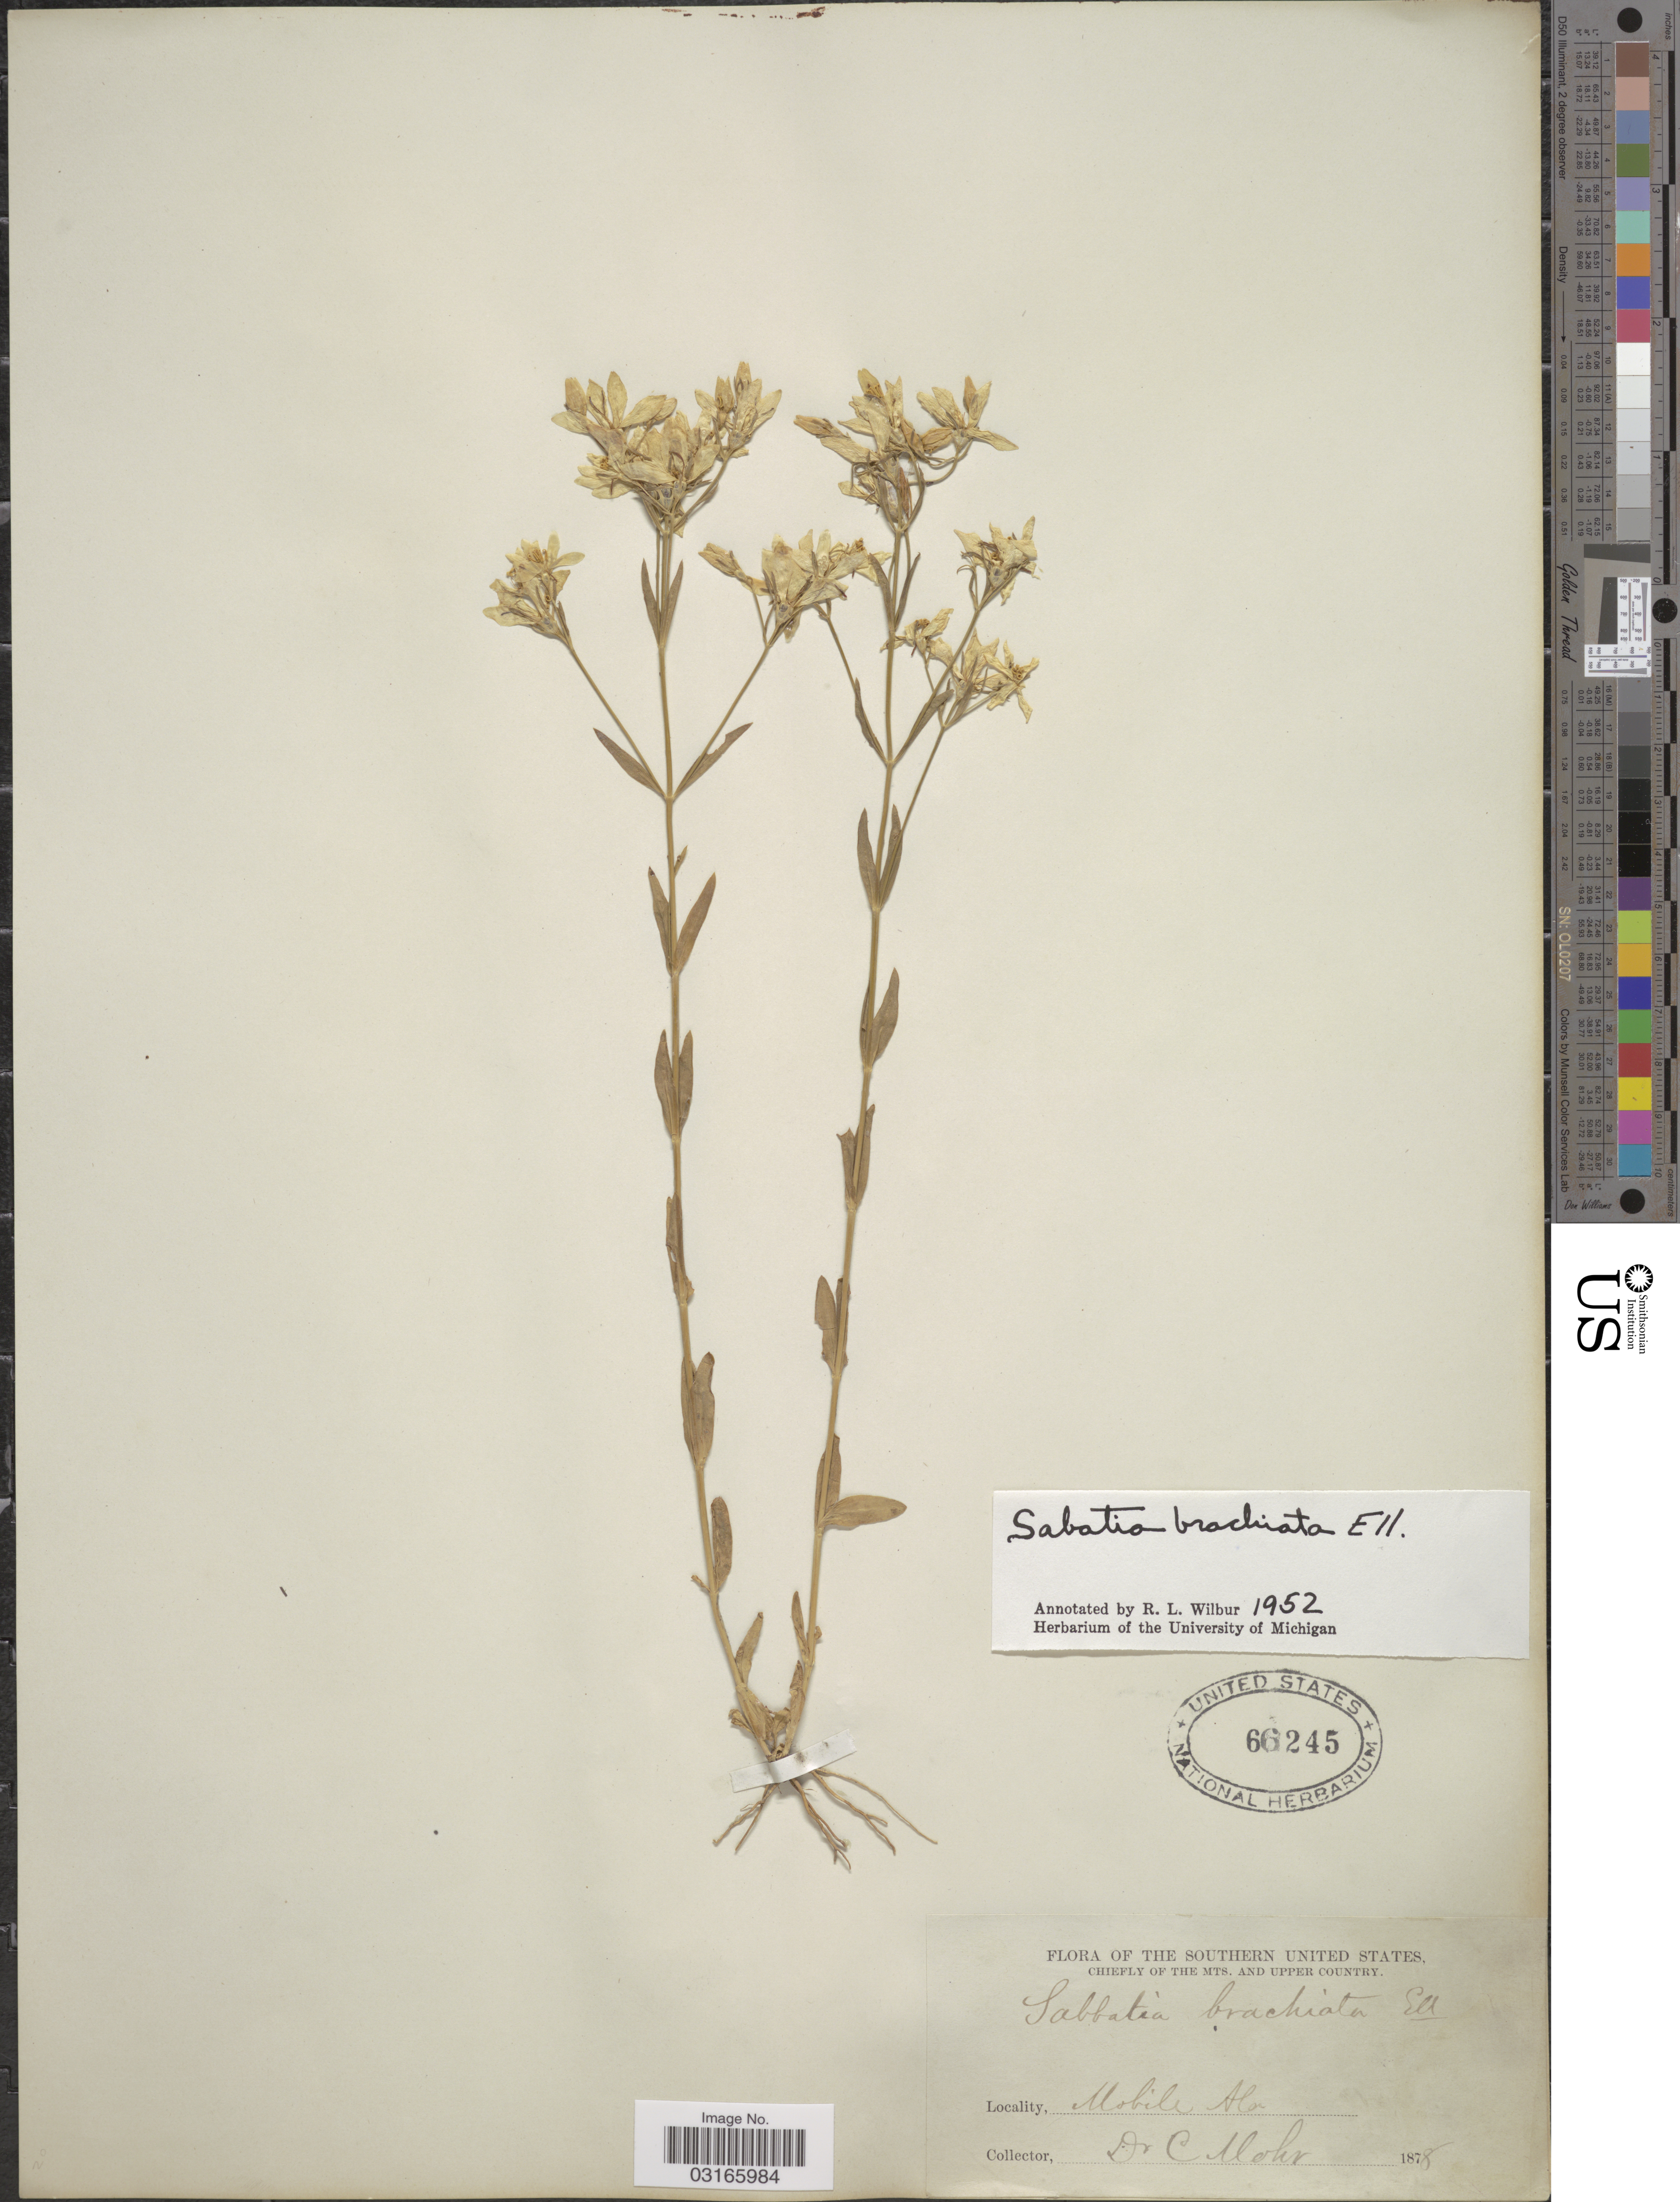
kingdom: Plantae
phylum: Tracheophyta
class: Magnoliopsida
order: Gentianales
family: Gentianaceae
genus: Sabatia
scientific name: Sabatia brachiata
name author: Elliott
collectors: C. T. Mohr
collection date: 1878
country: United States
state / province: Alabama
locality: The Southern United States, Chiefly of Thje Mts. and Upper Country, Mobile Ala.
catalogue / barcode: US 66245